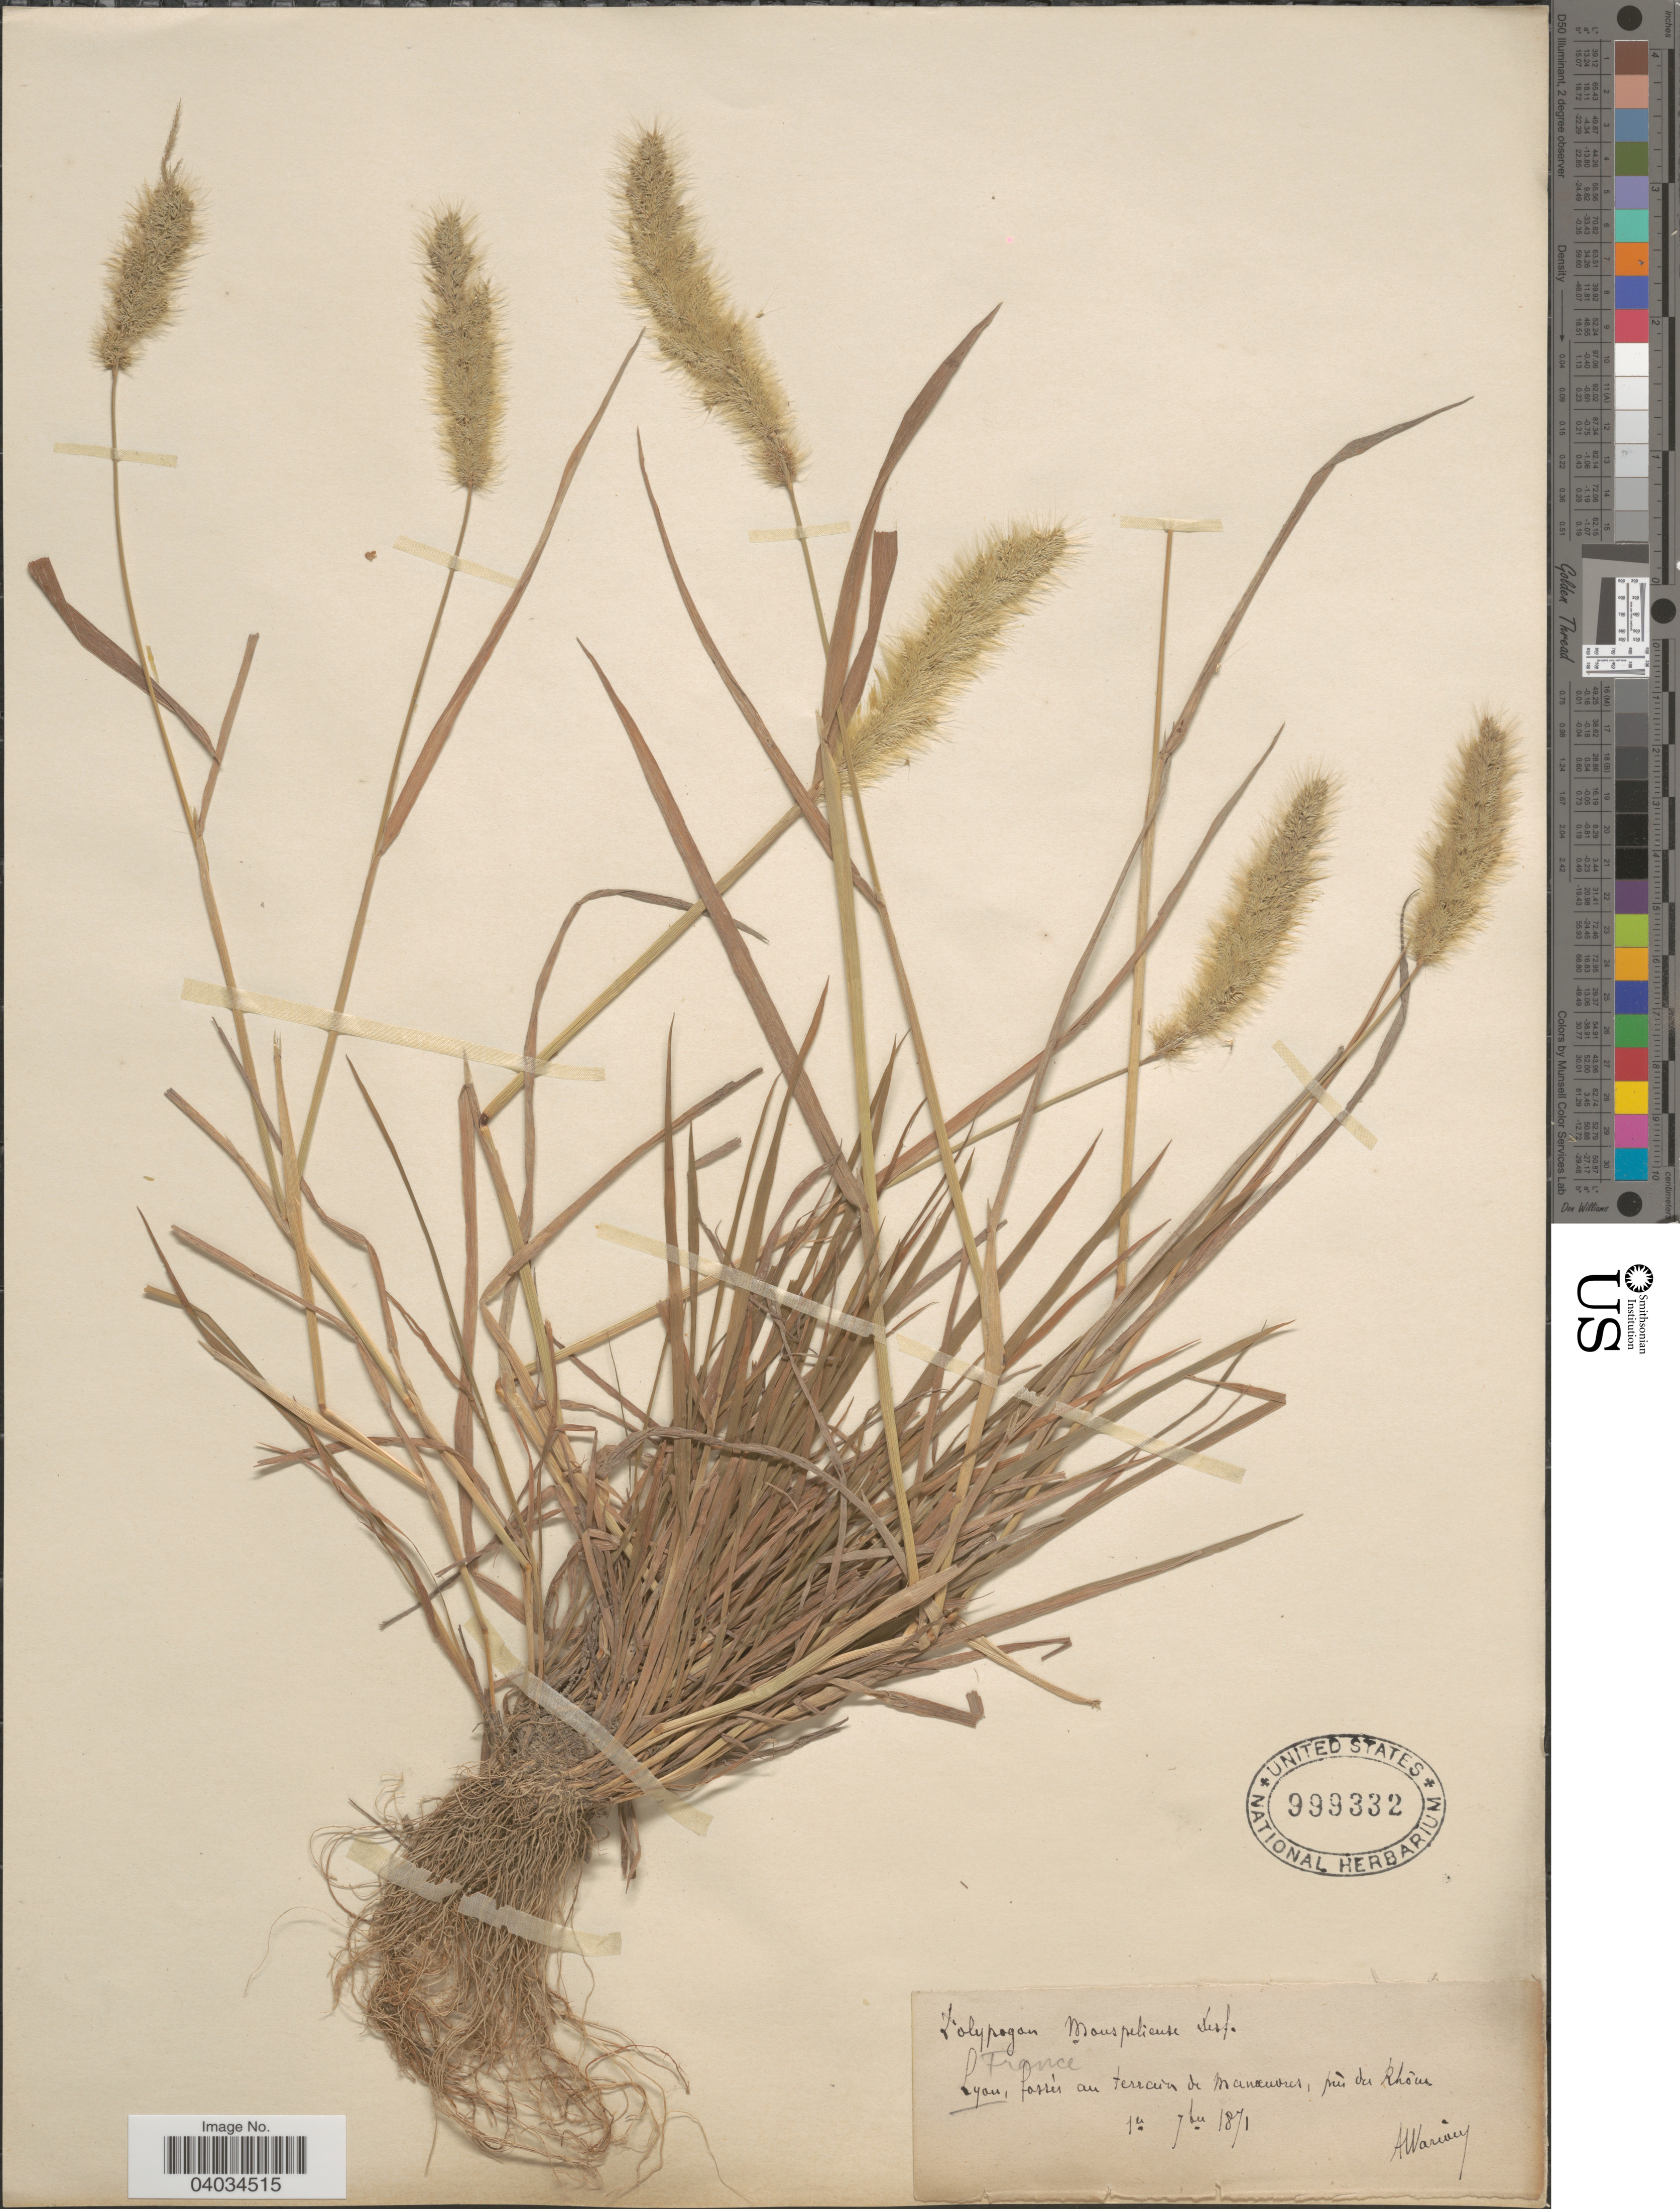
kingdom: Plantae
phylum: Tracheophyta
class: Liliopsida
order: Poales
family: Poaceae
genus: Polypogon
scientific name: Polypogon monspeliensis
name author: (L.) Desf.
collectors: A. Warion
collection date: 1871-09-01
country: France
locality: Lyon, forrés au terrain de Manouvres, près de Rhône.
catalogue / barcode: US 999332